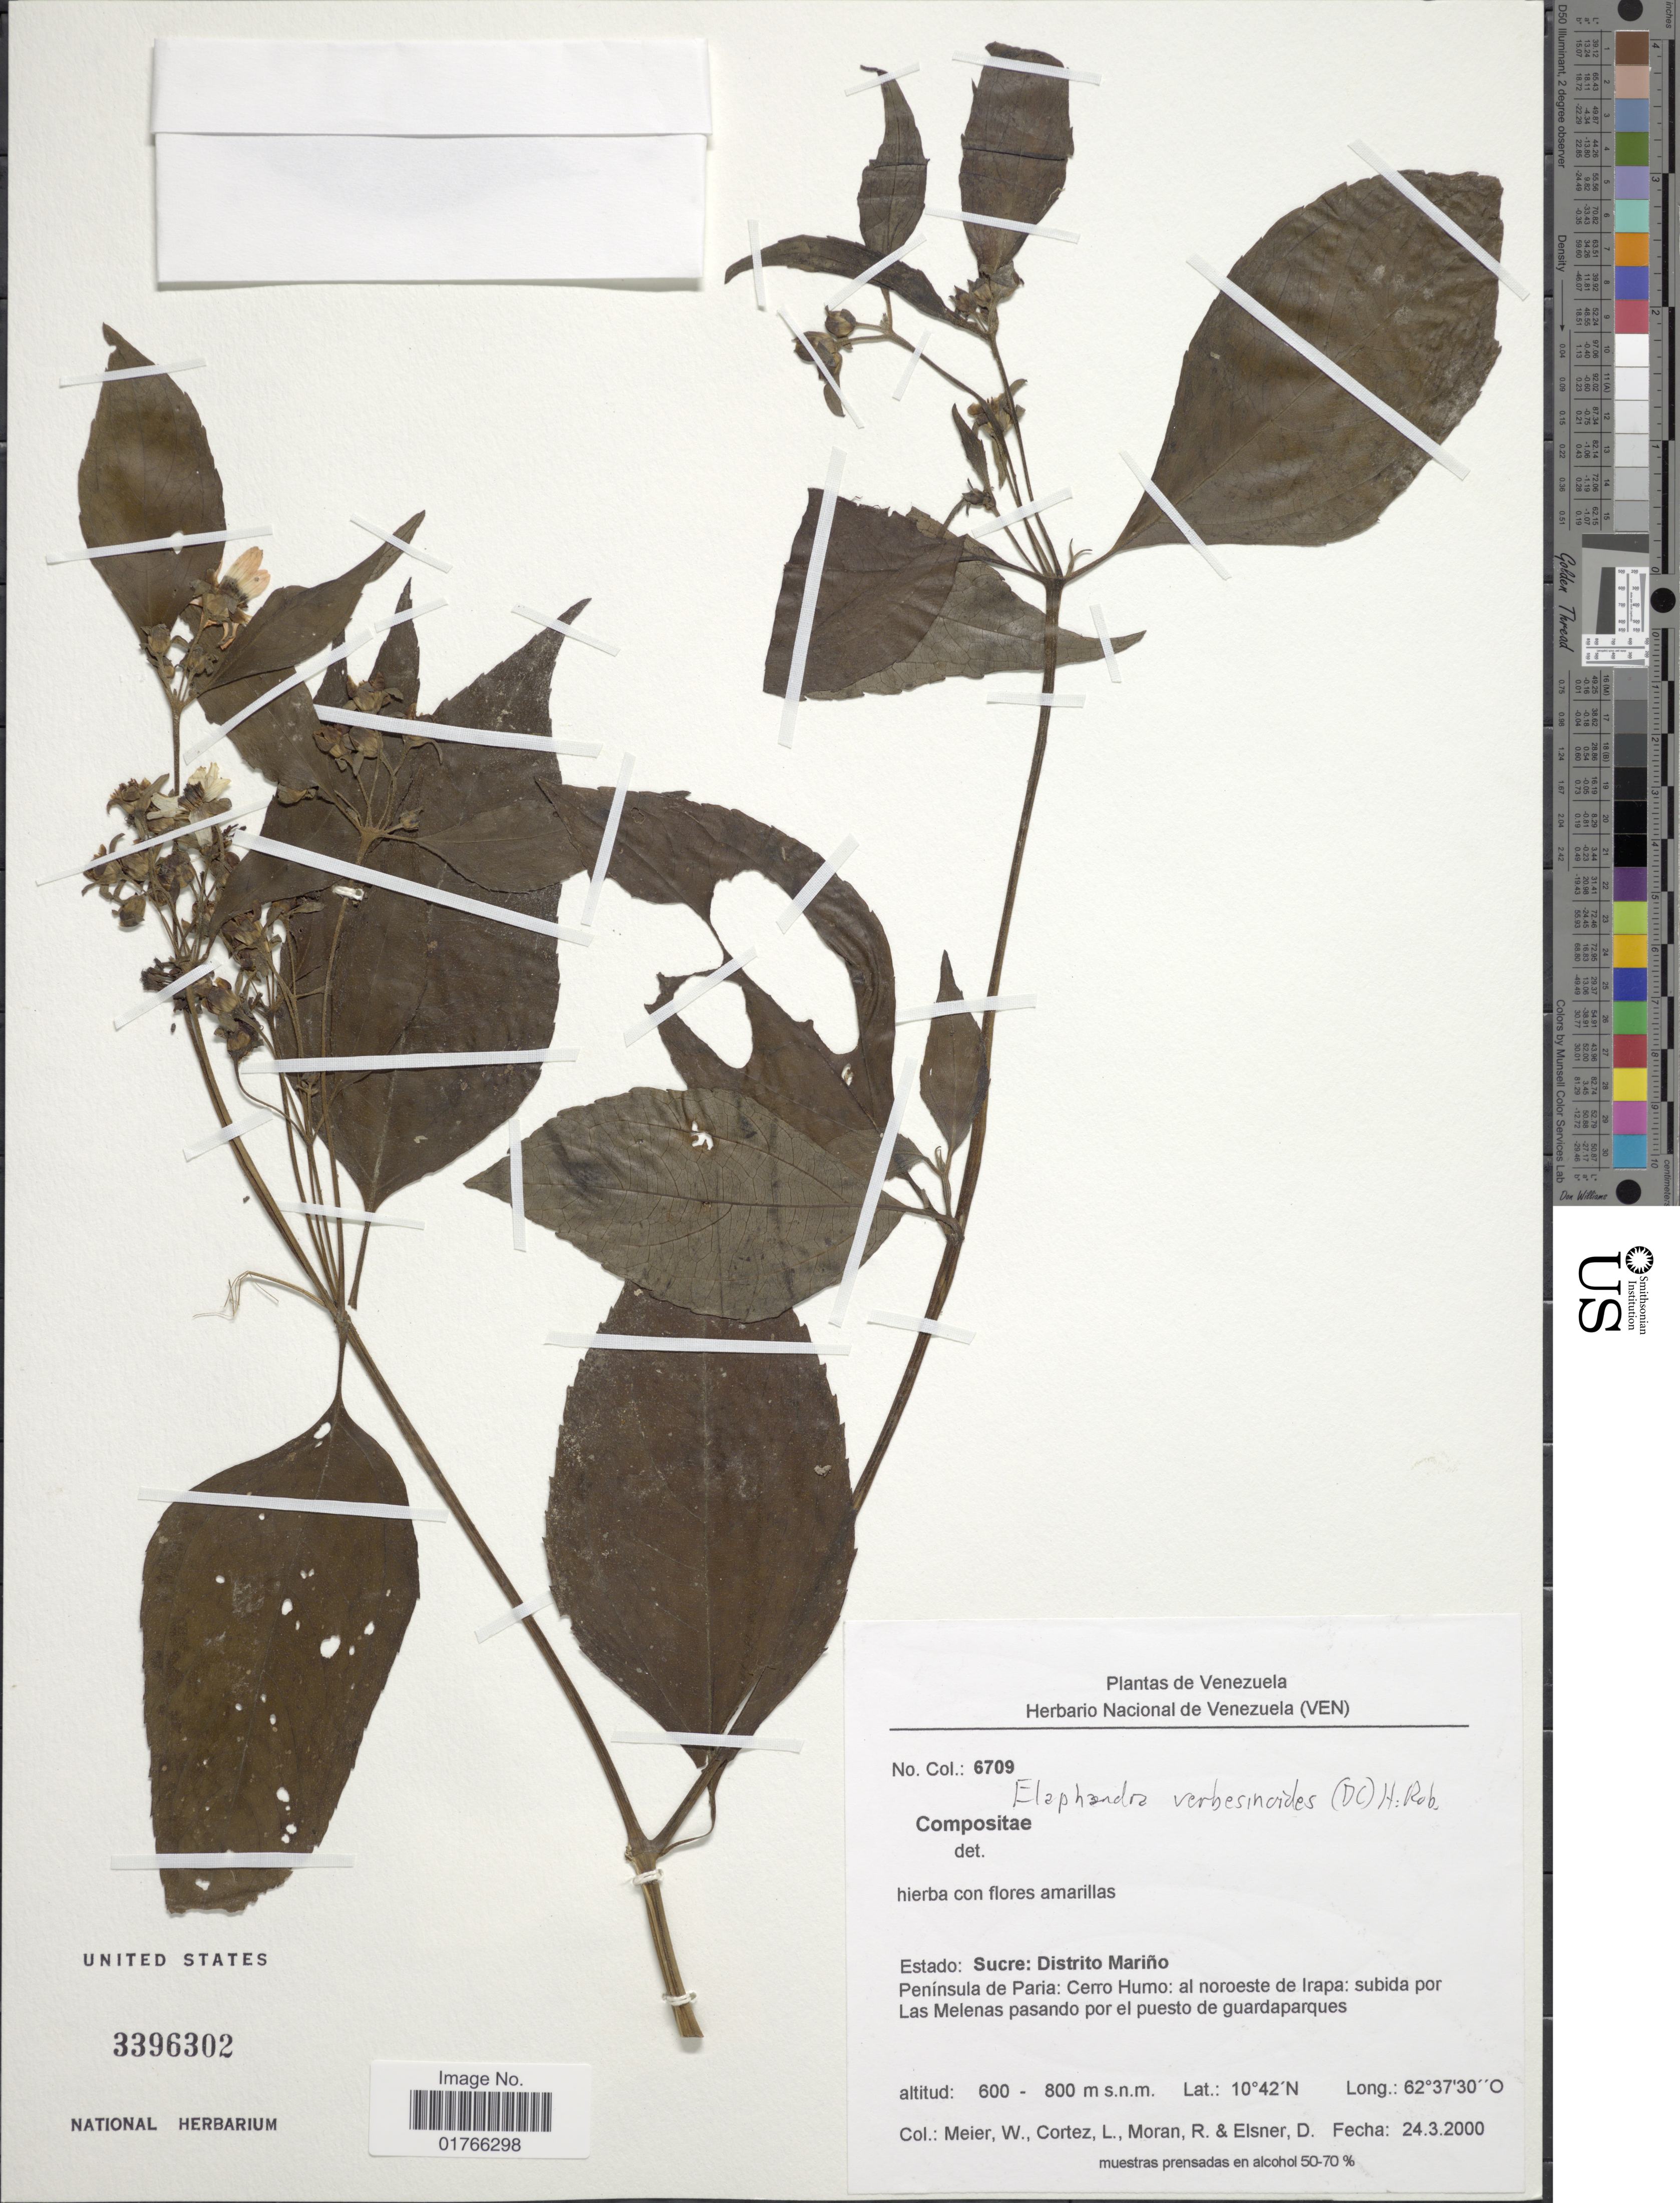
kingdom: Plantae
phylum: Tracheophyta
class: Magnoliopsida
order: Asterales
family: Asteraceae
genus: Elaphandra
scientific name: Elaphandra verbesinoides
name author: (DC.) H. Rob.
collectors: W. Meier, L. Moran, R. Elsner & D. Elsner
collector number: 6709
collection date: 2000-03-24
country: Venezuela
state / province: Sucre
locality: Distrito Marino, Peninsula de Paria, Cerro Humo, al noroeste de Irapa, subidapor Las Melenas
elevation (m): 600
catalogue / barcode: US 3396302